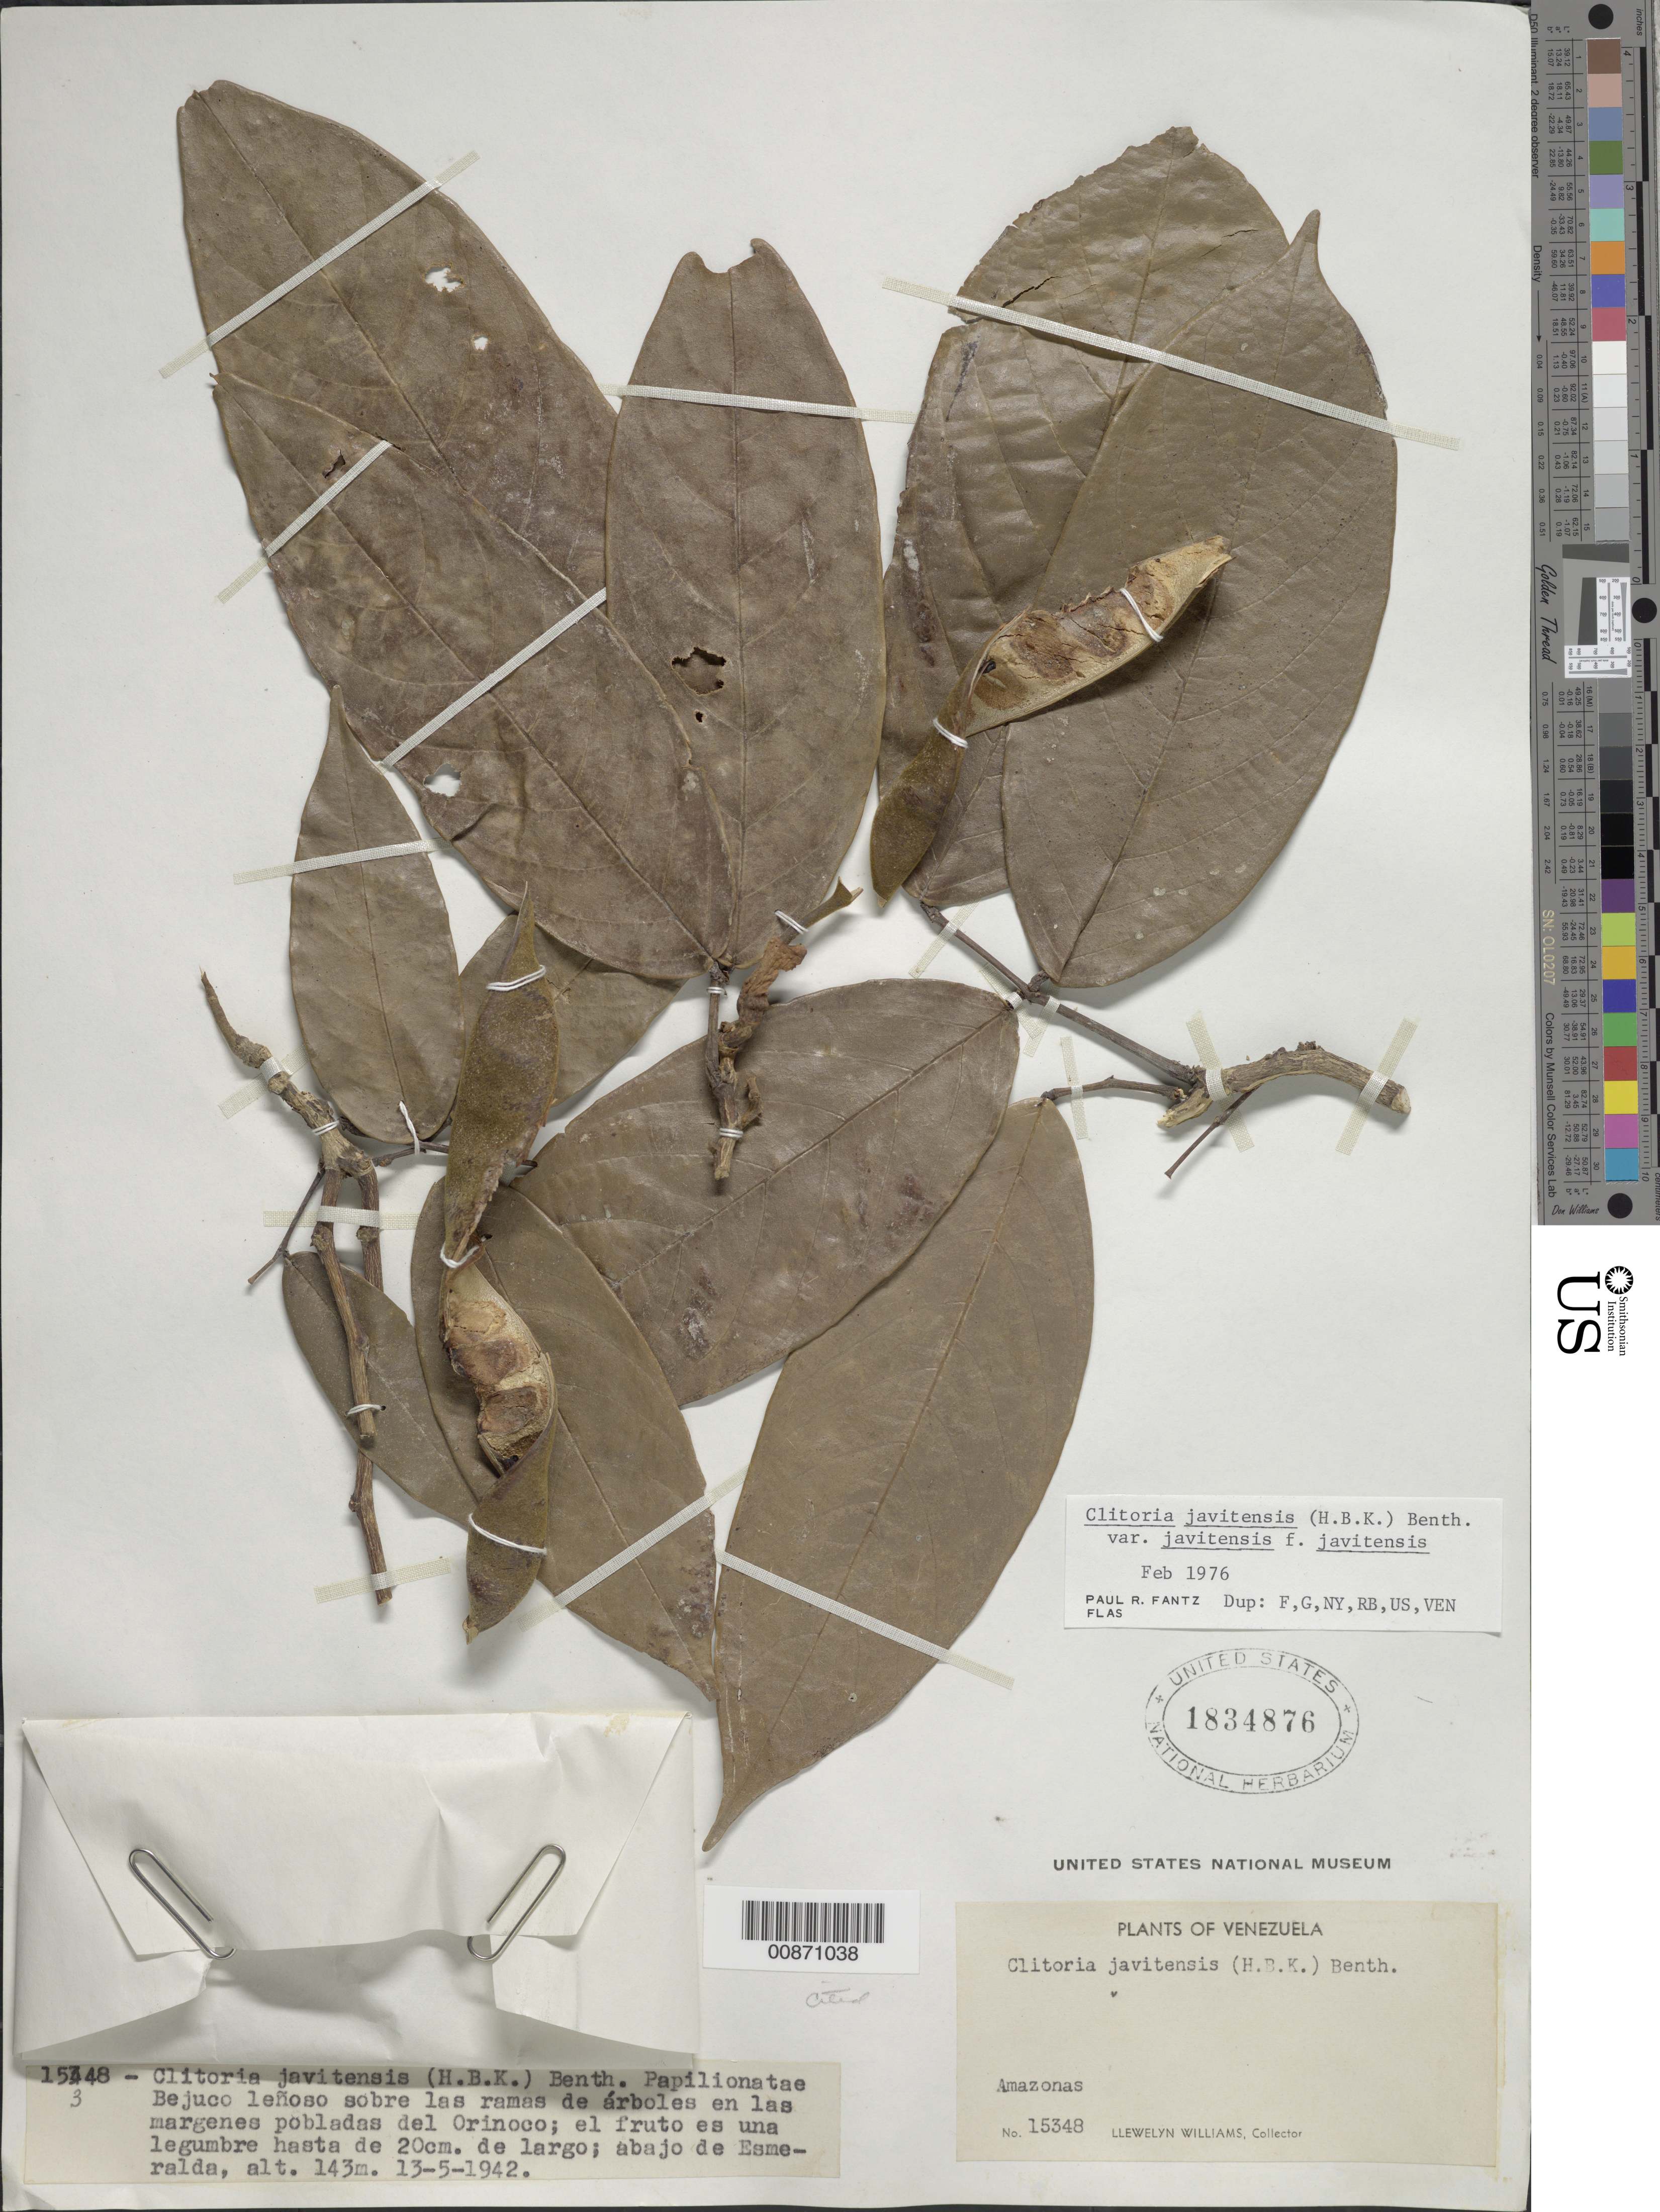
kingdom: Plantae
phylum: Tracheophyta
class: Magnoliopsida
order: Fabales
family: Fabaceae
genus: Clitoria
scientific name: Clitoria javitensis f. javitensis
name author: (Kunth) Benth.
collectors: Ll. Williams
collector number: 15348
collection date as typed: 13-May-42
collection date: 1942-05-13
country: Venezuela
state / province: Amazonas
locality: Esmeralda, Alto Orinoco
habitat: Sobre las ramas de arboles en las margenes pobladas del rio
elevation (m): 143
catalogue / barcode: US 1834876